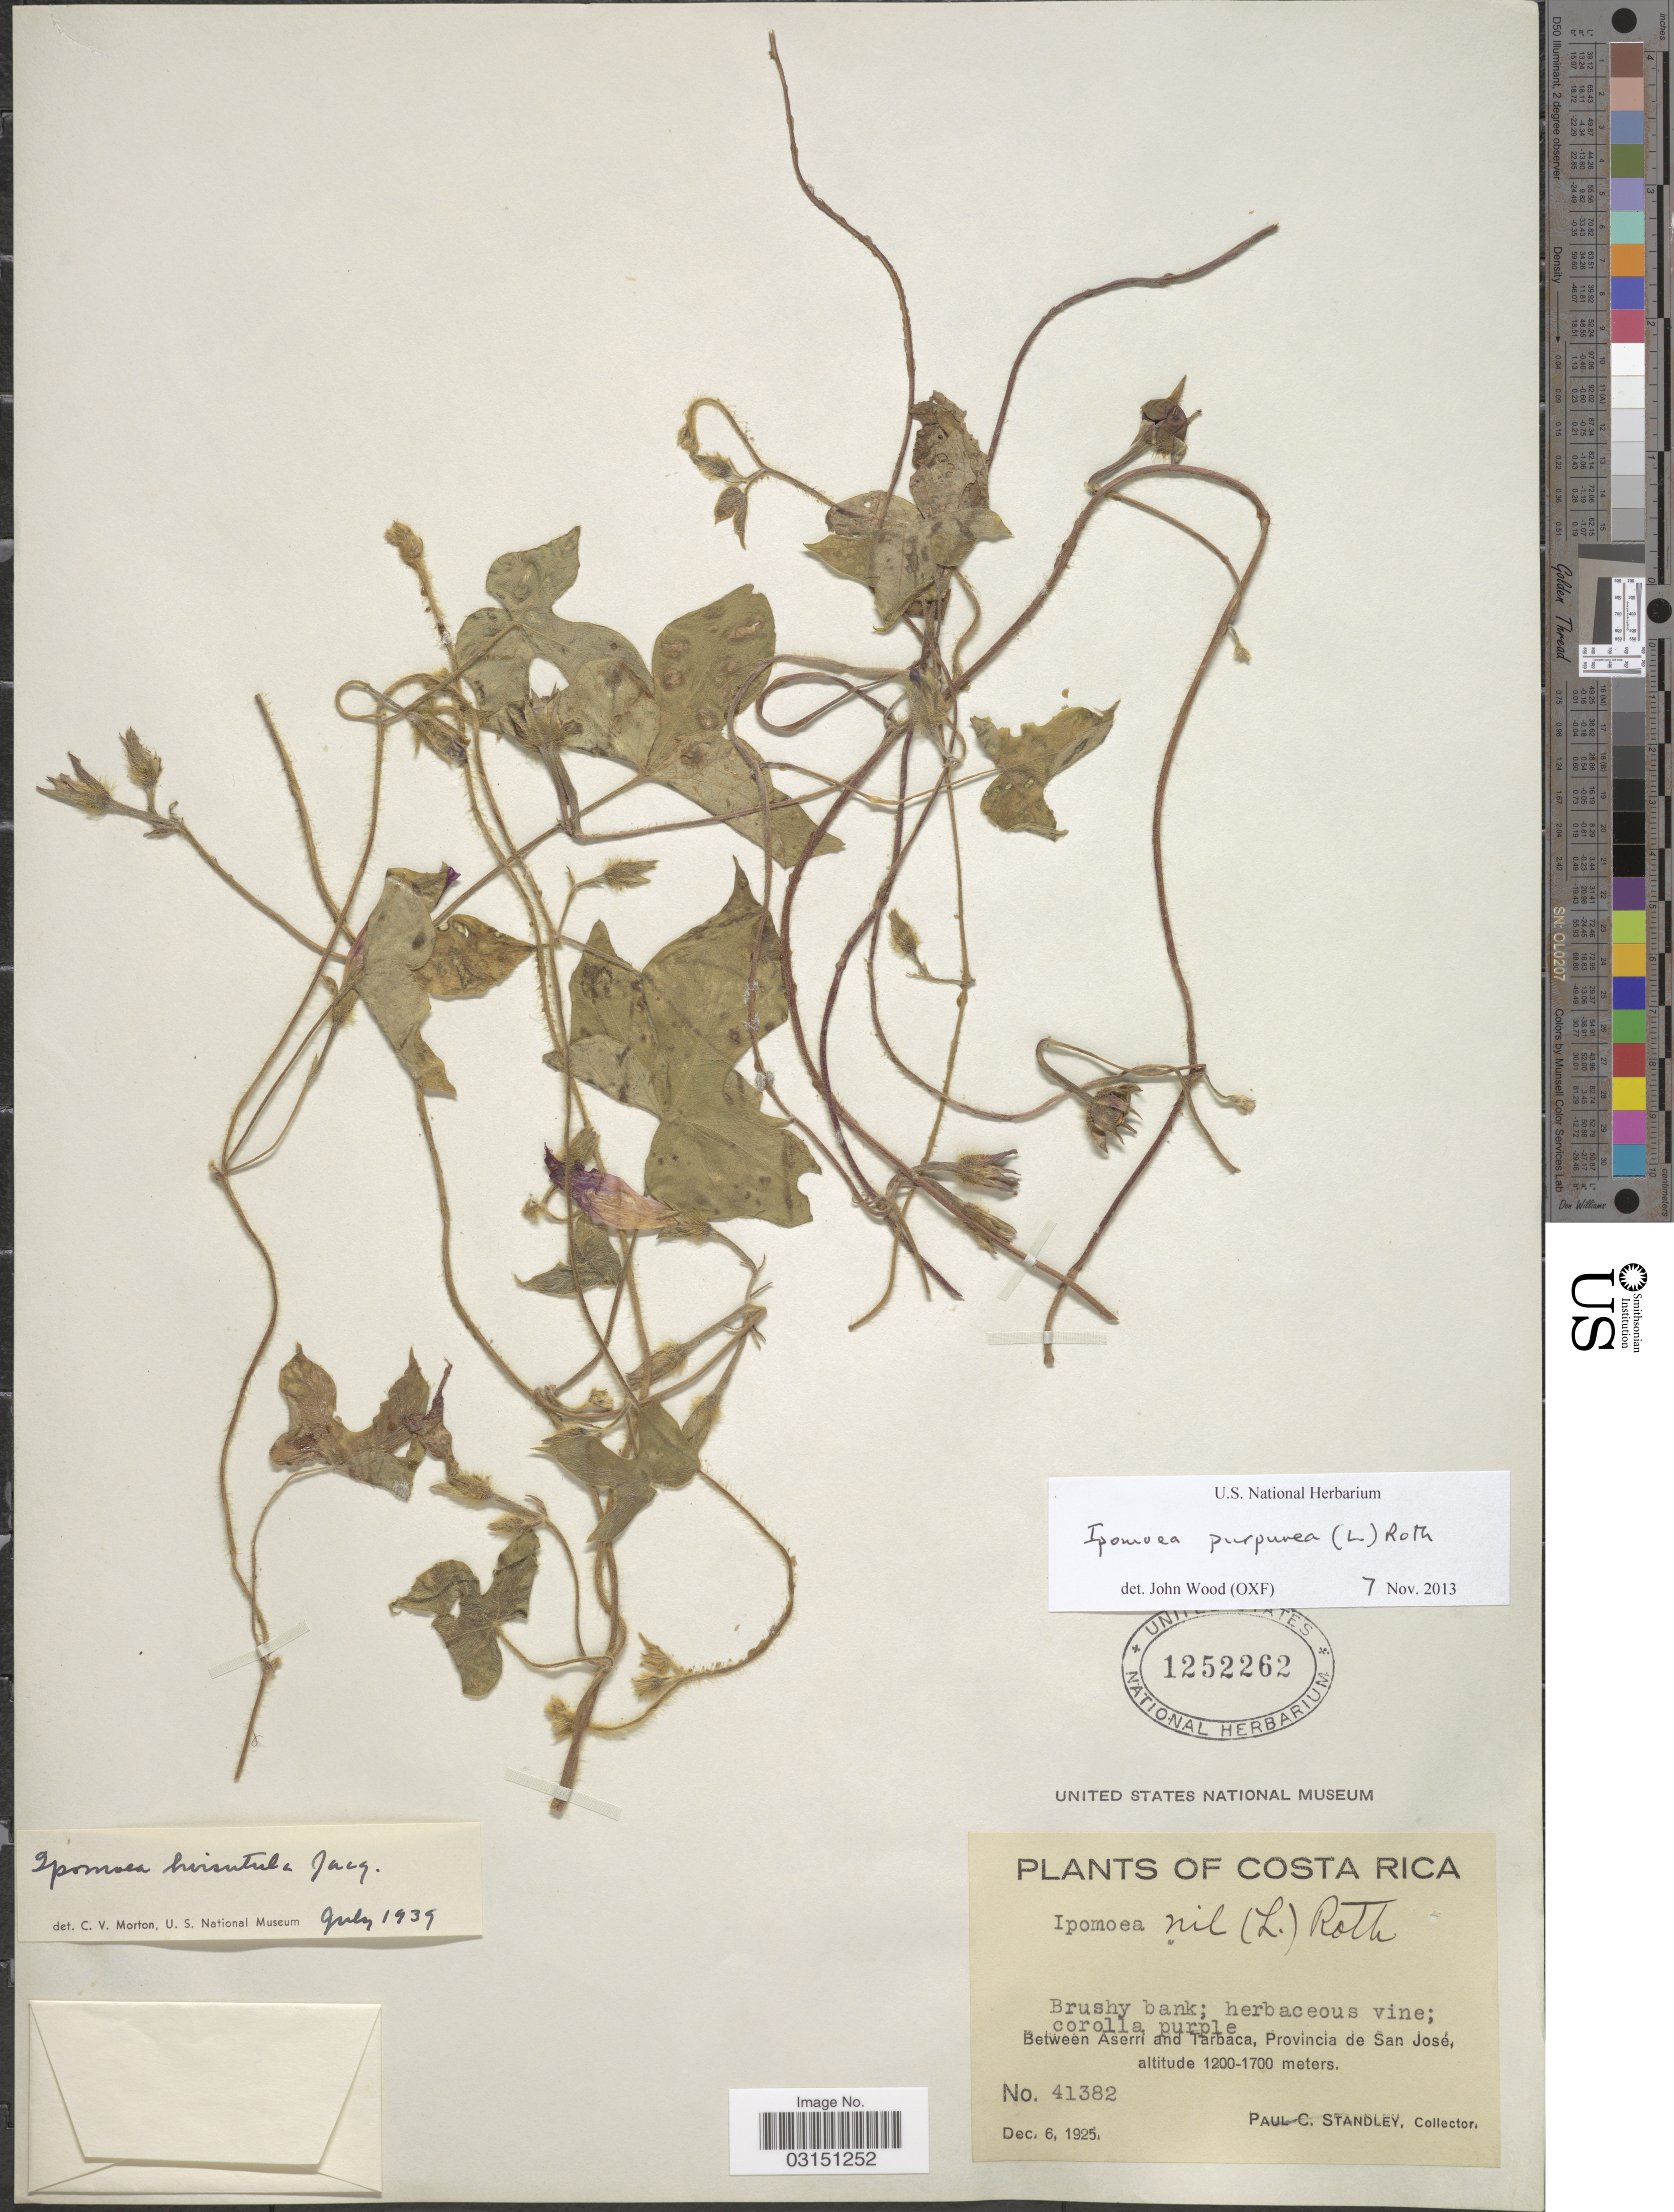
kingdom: Plantae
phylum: Tracheophyta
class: Magnoliopsida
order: Solanales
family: Convolvulaceae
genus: Ipomoea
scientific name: Ipomoea purpurea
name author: (L.) Roth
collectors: P. C. Standley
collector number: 41382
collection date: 1925-12-06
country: Costa Rica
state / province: San José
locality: Between Aserrí and Tarbaca.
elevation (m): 1200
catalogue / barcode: US 1252262